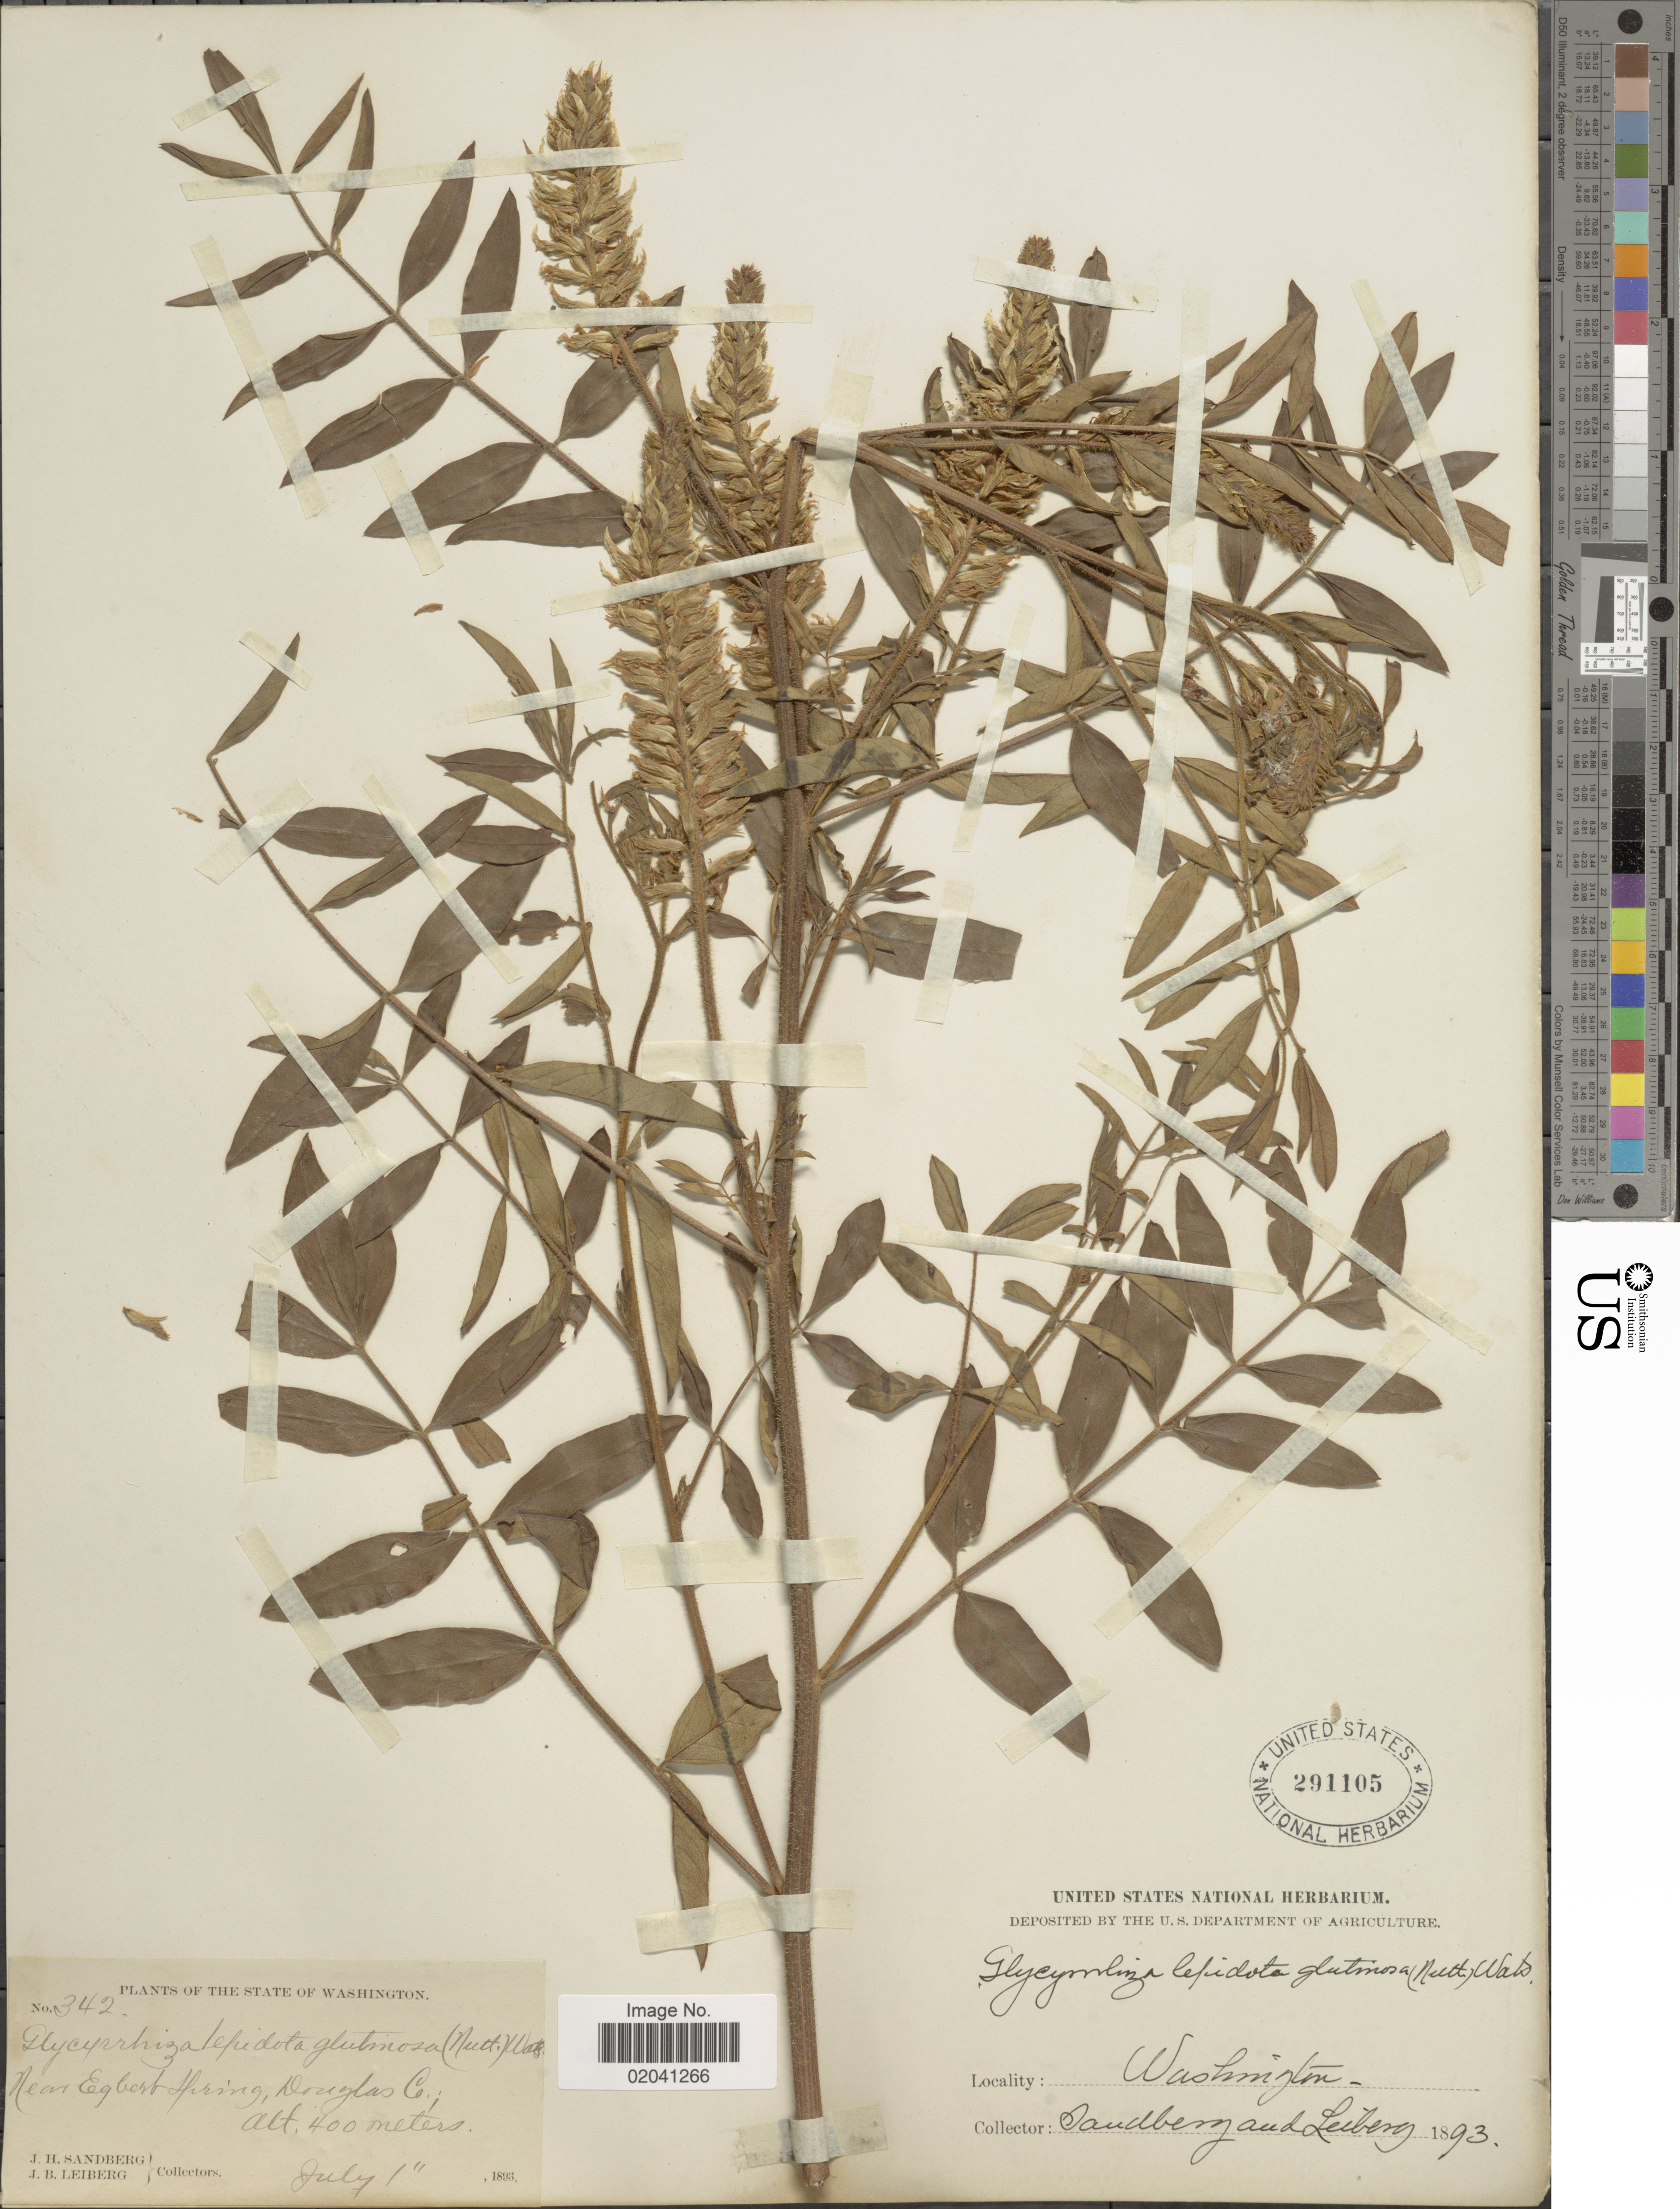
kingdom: Plantae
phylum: Tracheophyta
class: Magnoliopsida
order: Fabales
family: Fabaceae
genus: Glycyrrhiza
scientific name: Glycyrrhiza lepidota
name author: Pursh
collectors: J. H. Sandberg & J. B. Leiberg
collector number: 342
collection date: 1893-07-01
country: United States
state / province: Washington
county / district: Douglas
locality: State of Washington. Near Egbert Spring, Douglas Co.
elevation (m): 400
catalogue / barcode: US 291105